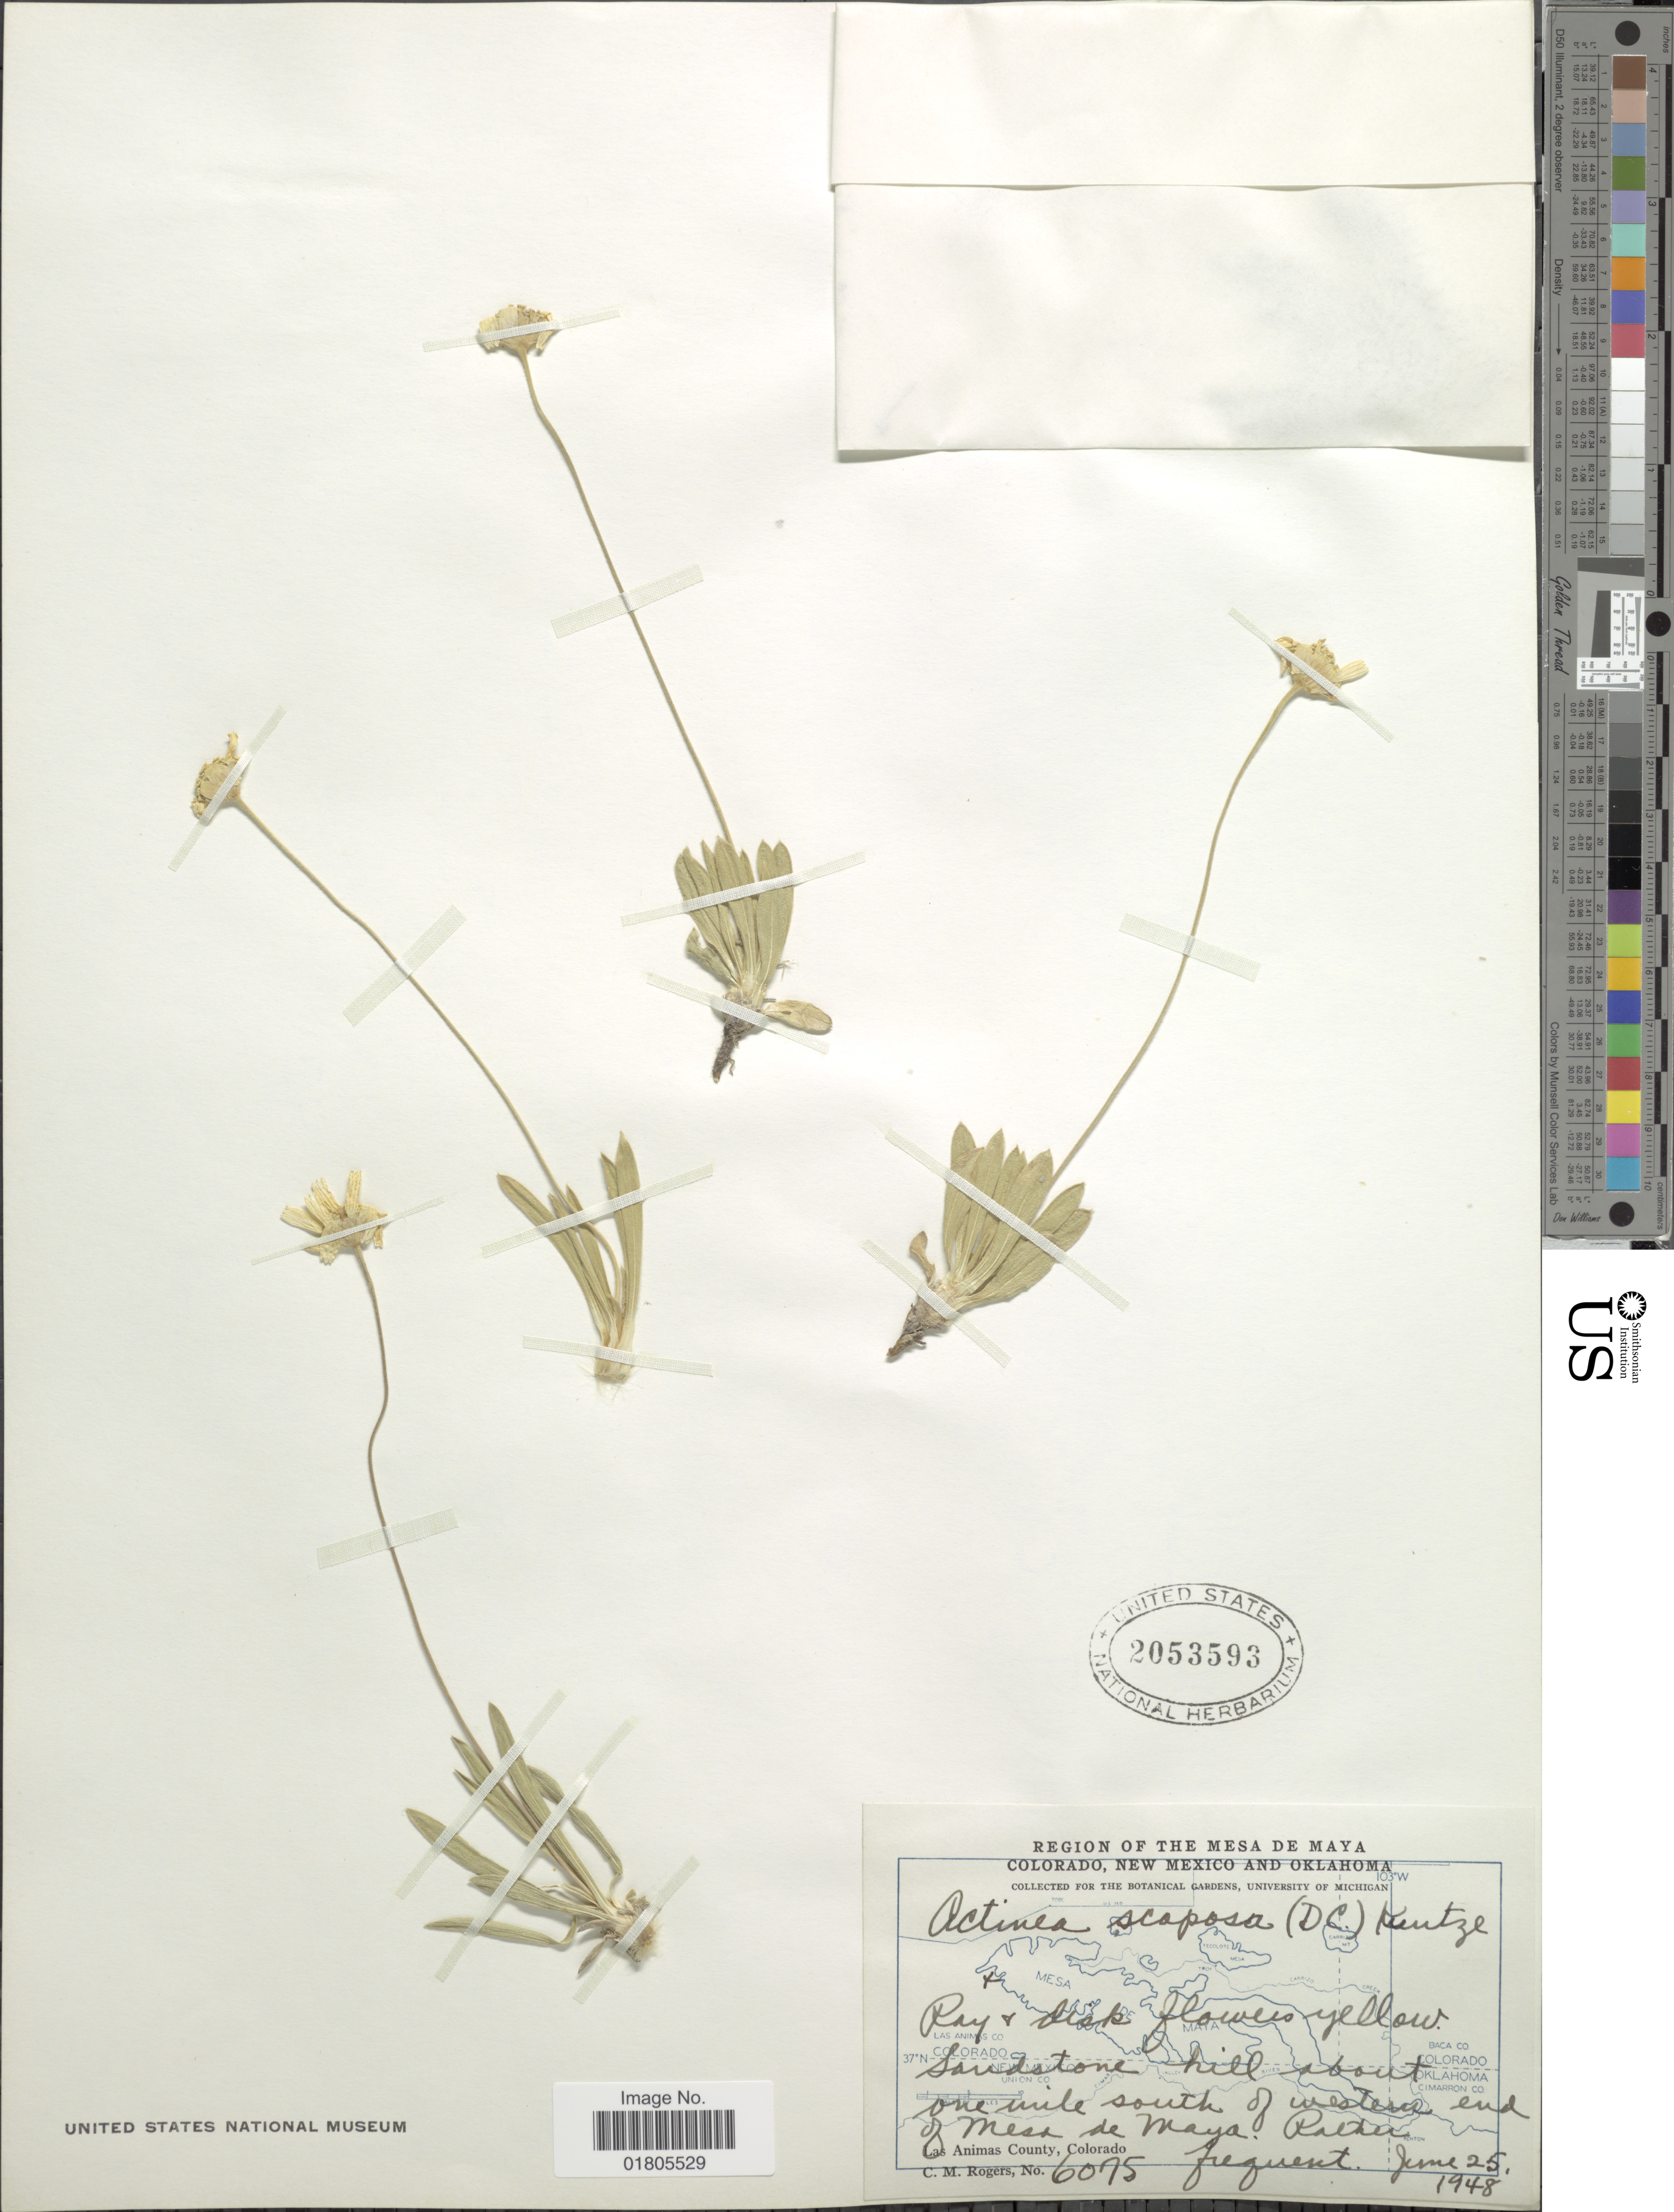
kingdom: Plantae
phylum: Tracheophyta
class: Magnoliopsida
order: Asterales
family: Asteraceae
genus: Actinea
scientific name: Actinea scaposa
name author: (DC.) Kuntze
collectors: C. M. Rogers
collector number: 6075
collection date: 1948-06-25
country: United States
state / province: Colorado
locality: Region of the Mesa de Maya. Sandstone hill about one mile south of western end of Mesa de Maya. Rather frequent. Las Animas County, Colorado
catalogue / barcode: US 2053593